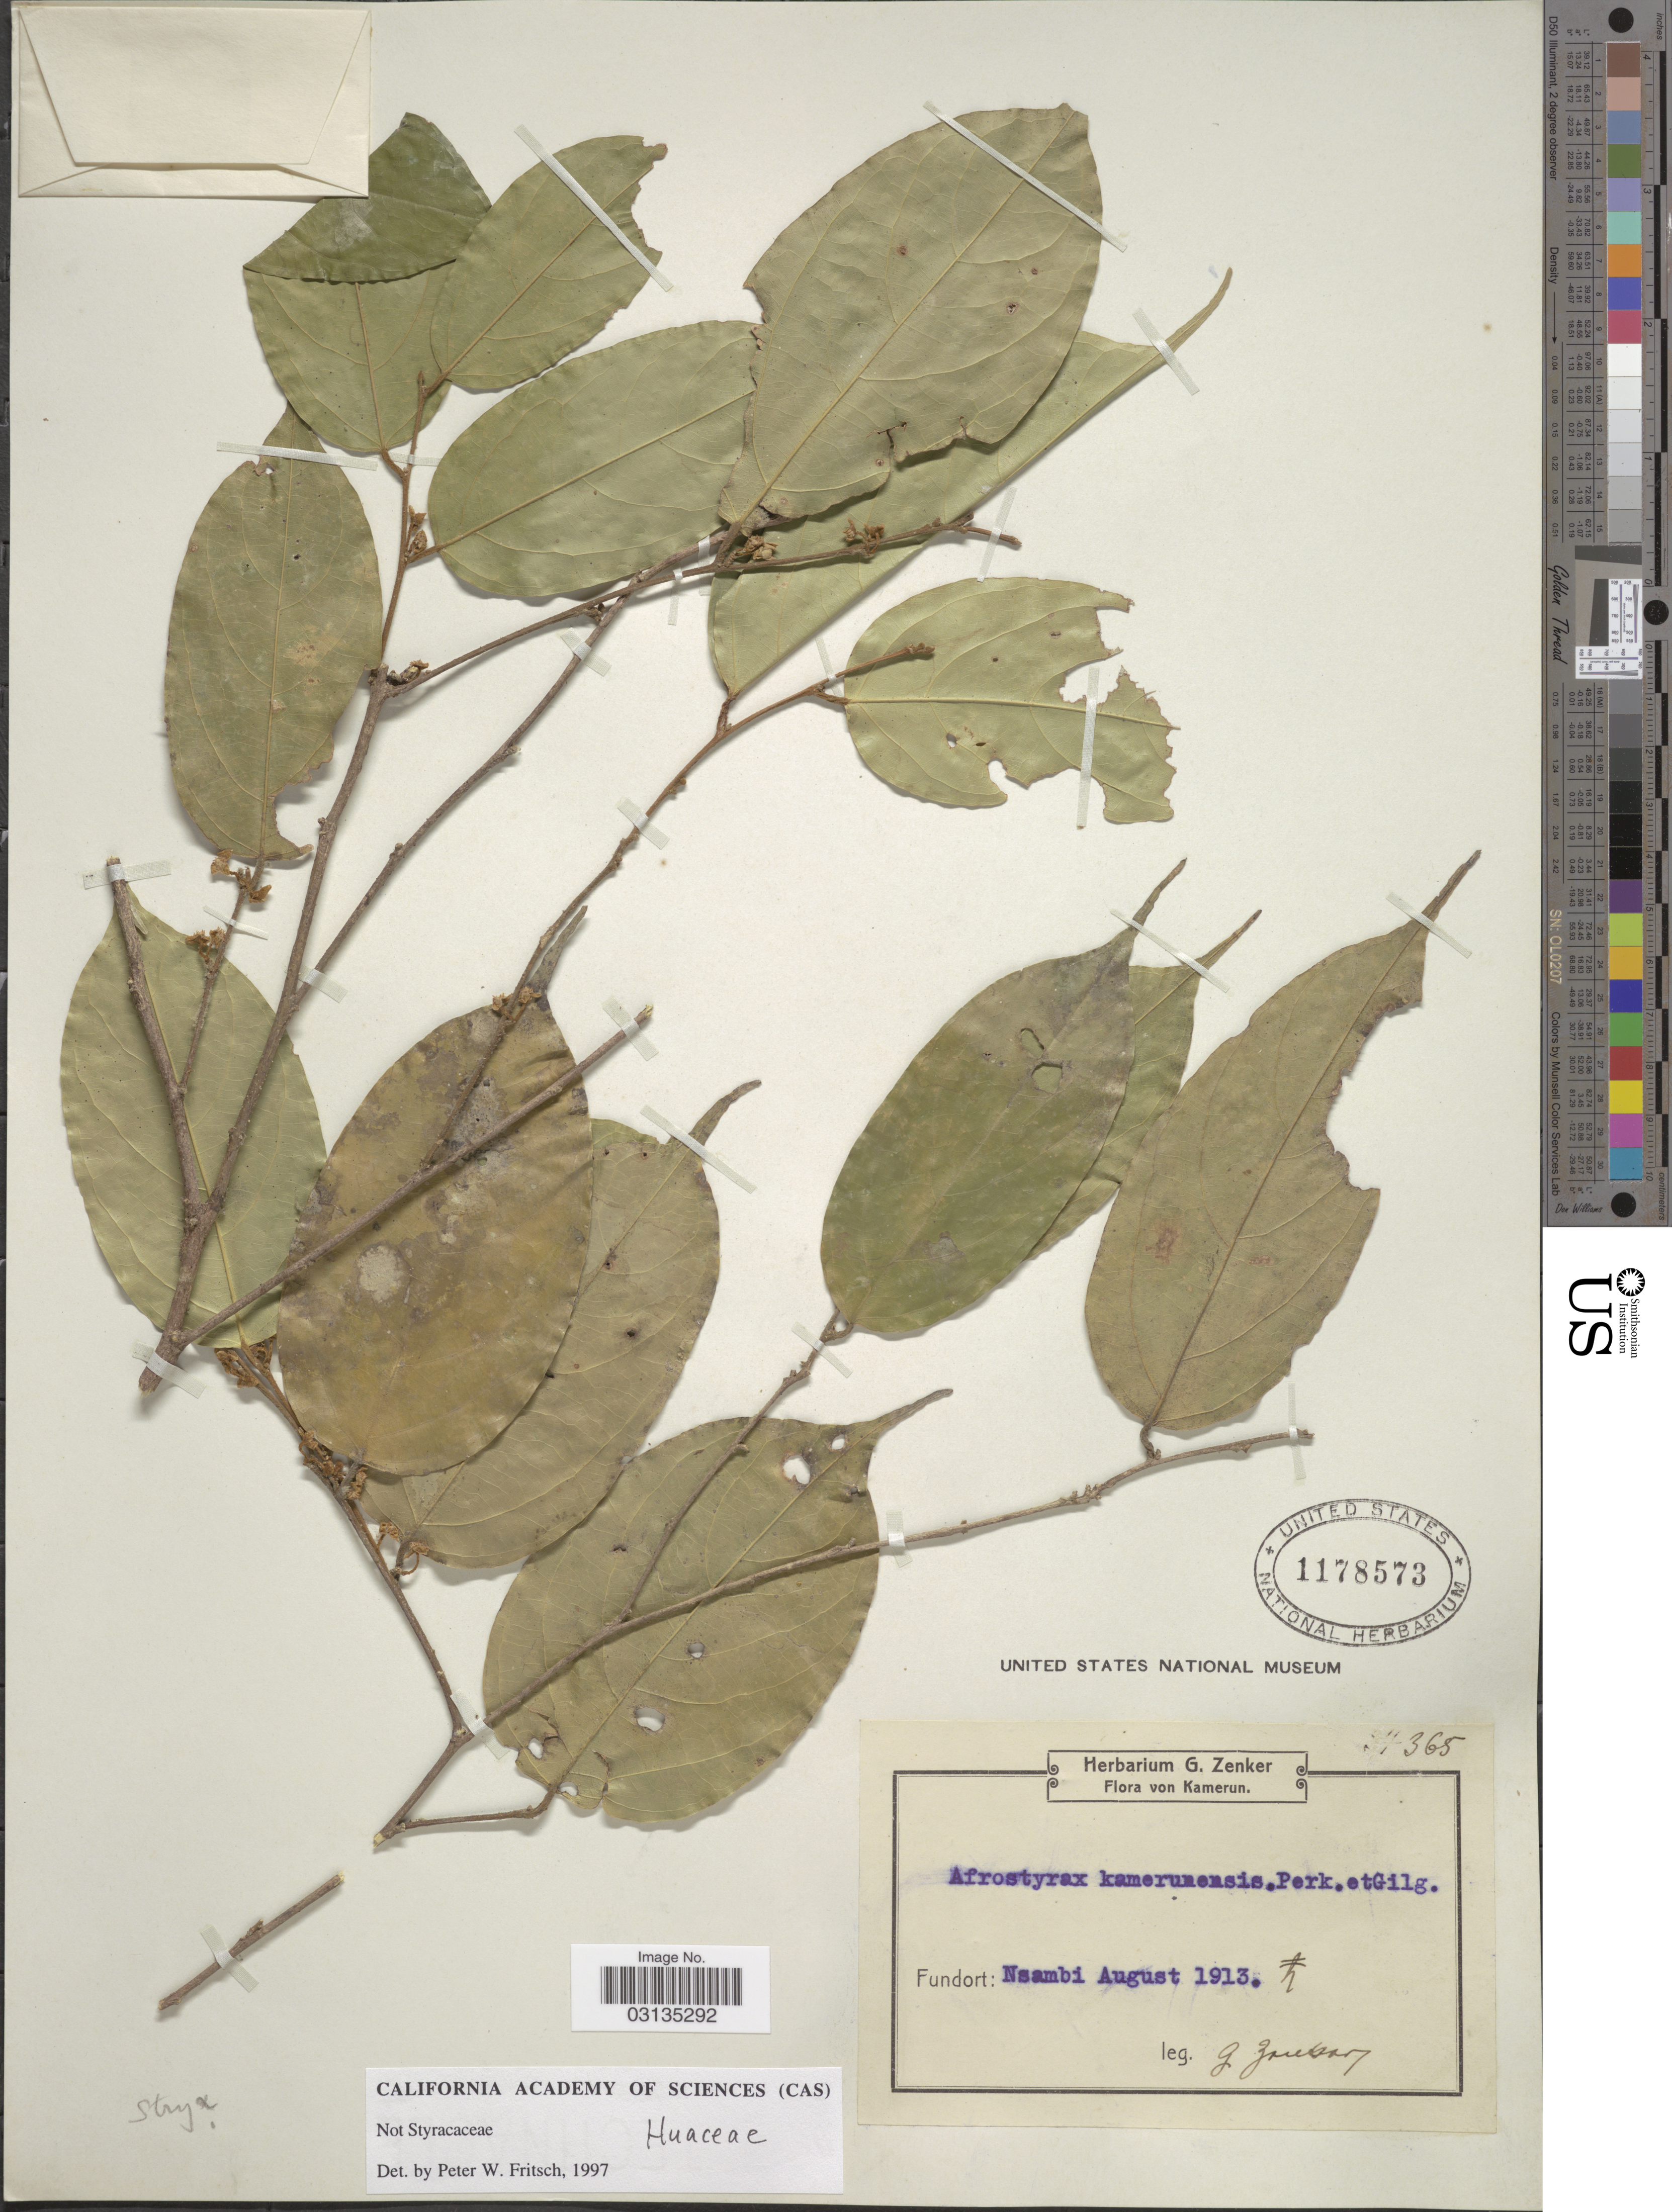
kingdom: Plantae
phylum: Tracheophyta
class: Magnoliopsida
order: Oxalidales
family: Huaceae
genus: Afrostyrax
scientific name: Afrostyrax kamerunensis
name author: Perkins & Gilg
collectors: G. A. Zenker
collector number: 34365*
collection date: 1913-08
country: Cameroon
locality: Nsambi.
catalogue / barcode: US 1178573